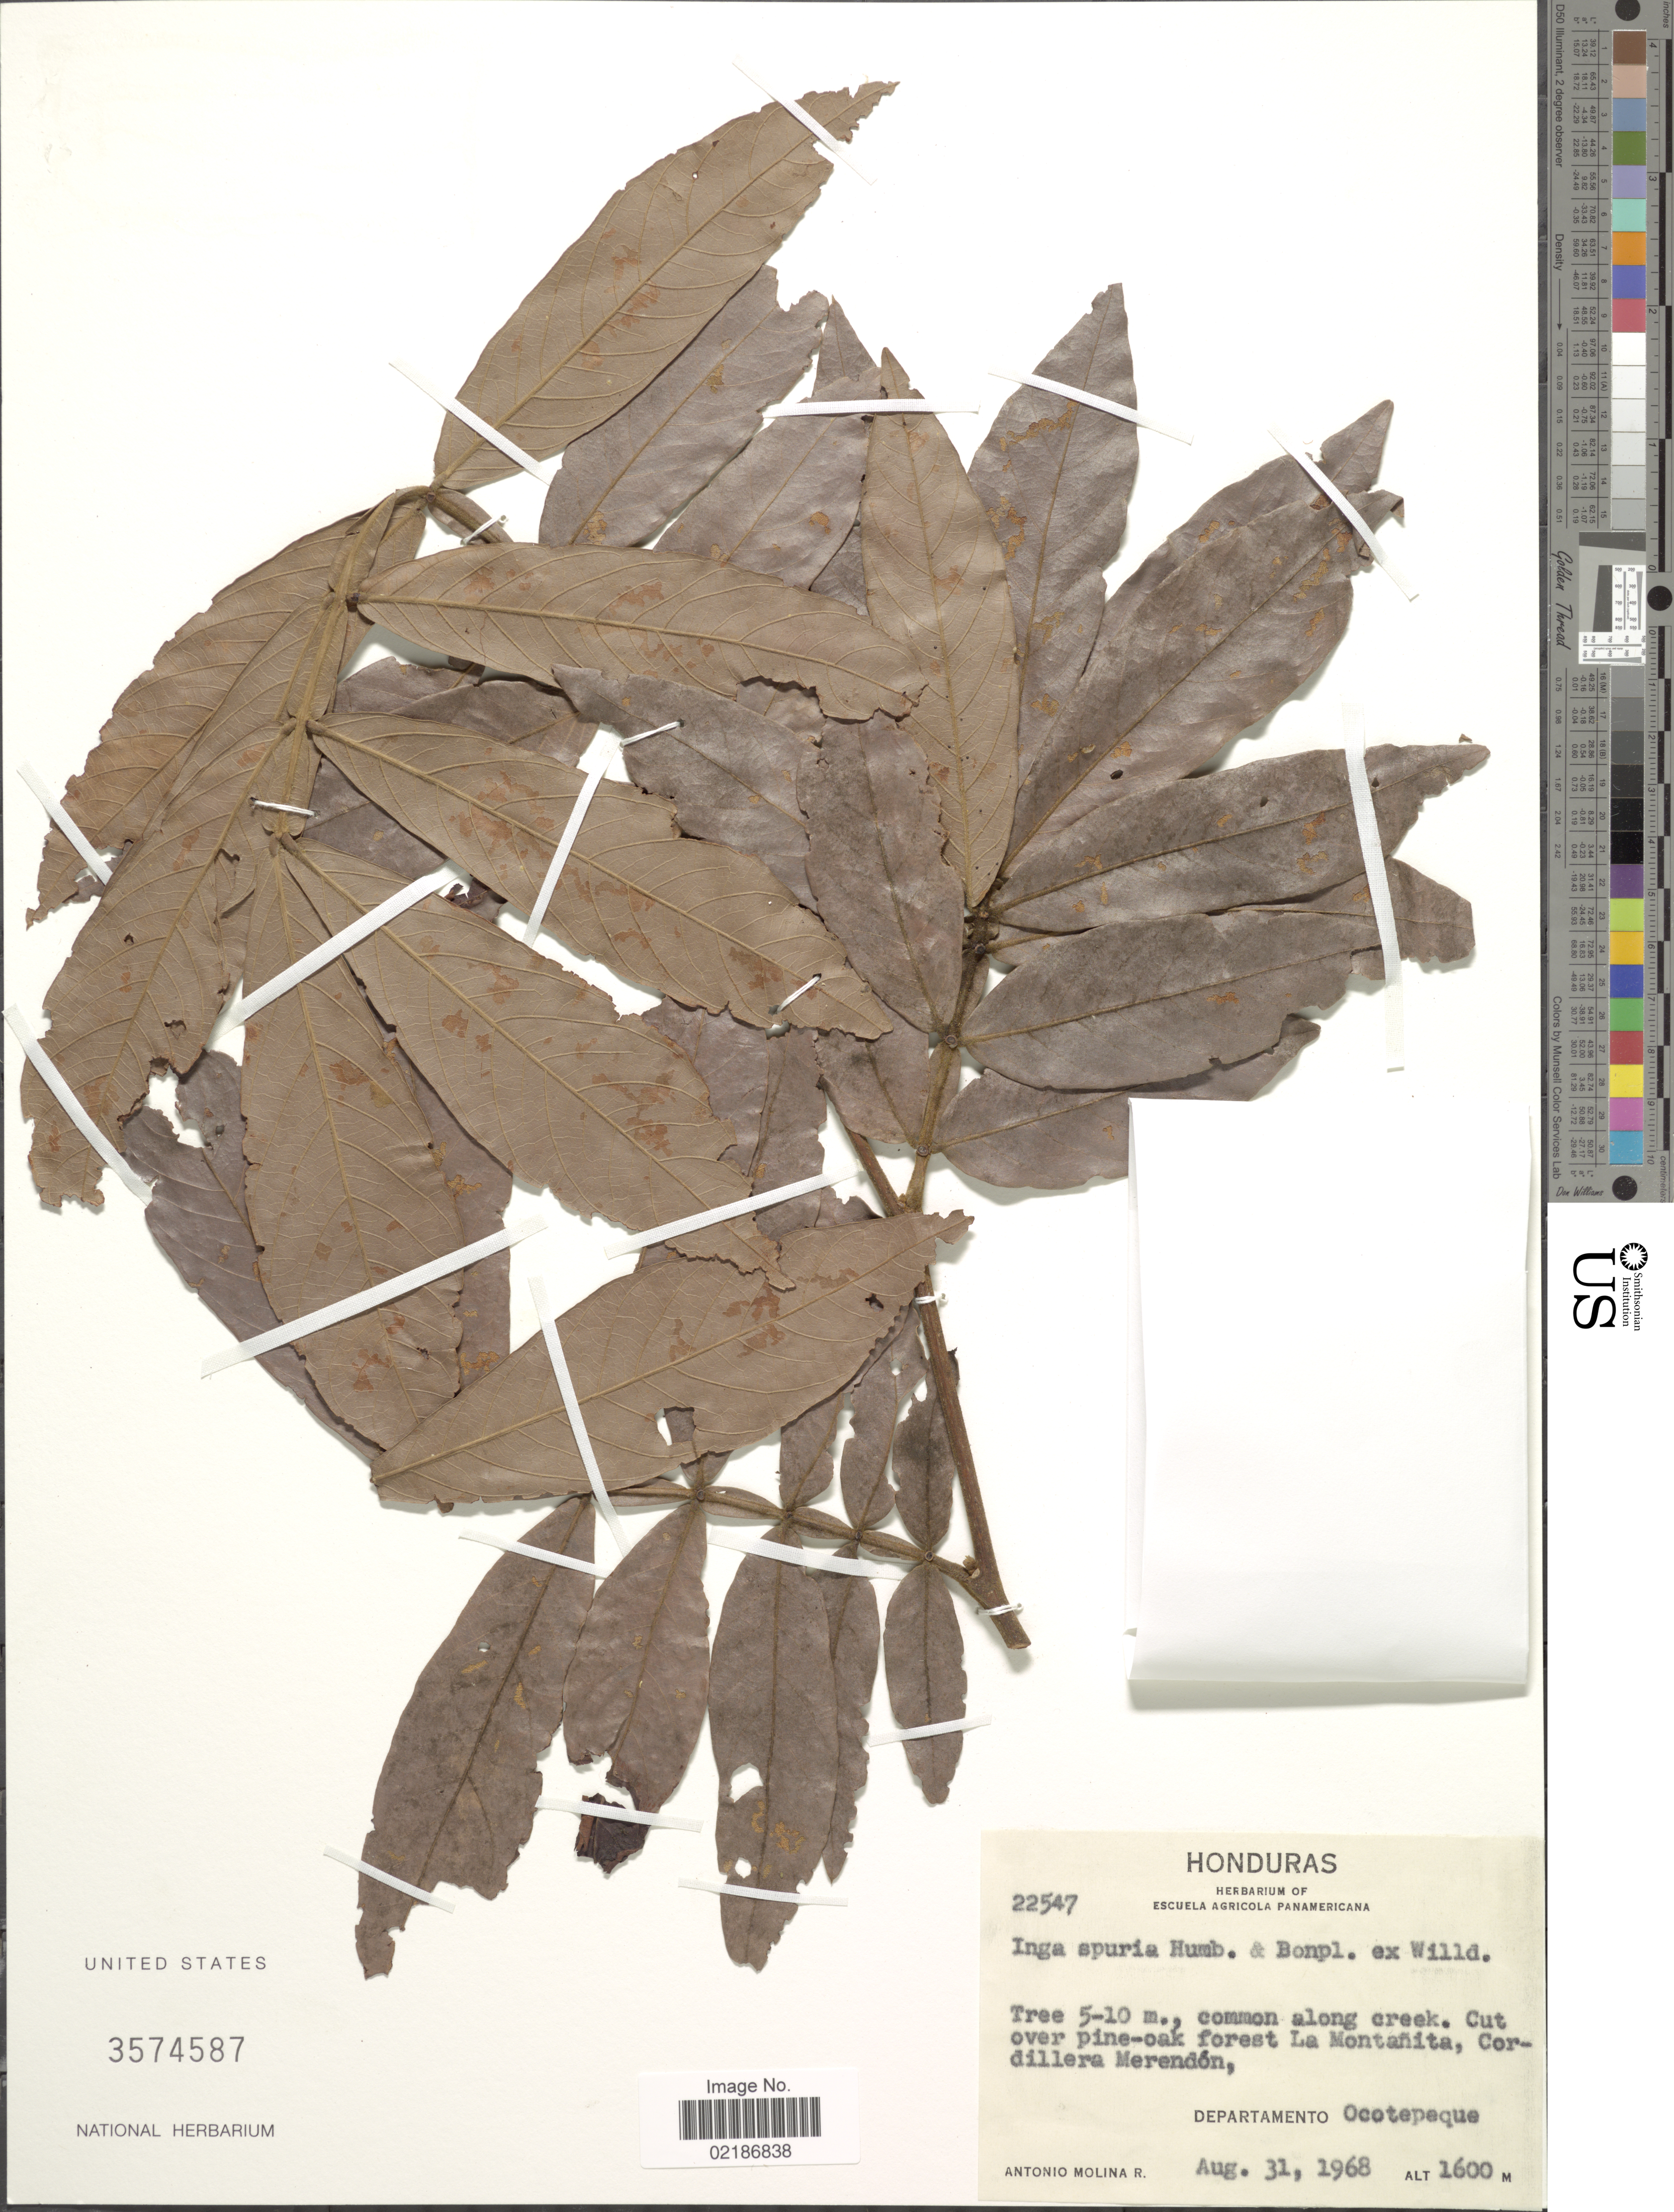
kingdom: Plantae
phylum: Tracheophyta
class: Magnoliopsida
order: Fabales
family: Fabaceae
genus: Inga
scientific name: Inga standleyana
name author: Pittier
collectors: A. Molina R.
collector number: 22547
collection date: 1968-08-31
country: Honduras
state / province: Ocotepeque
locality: La Montanita, Cordillera Merendon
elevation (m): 1600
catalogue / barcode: US 3574587